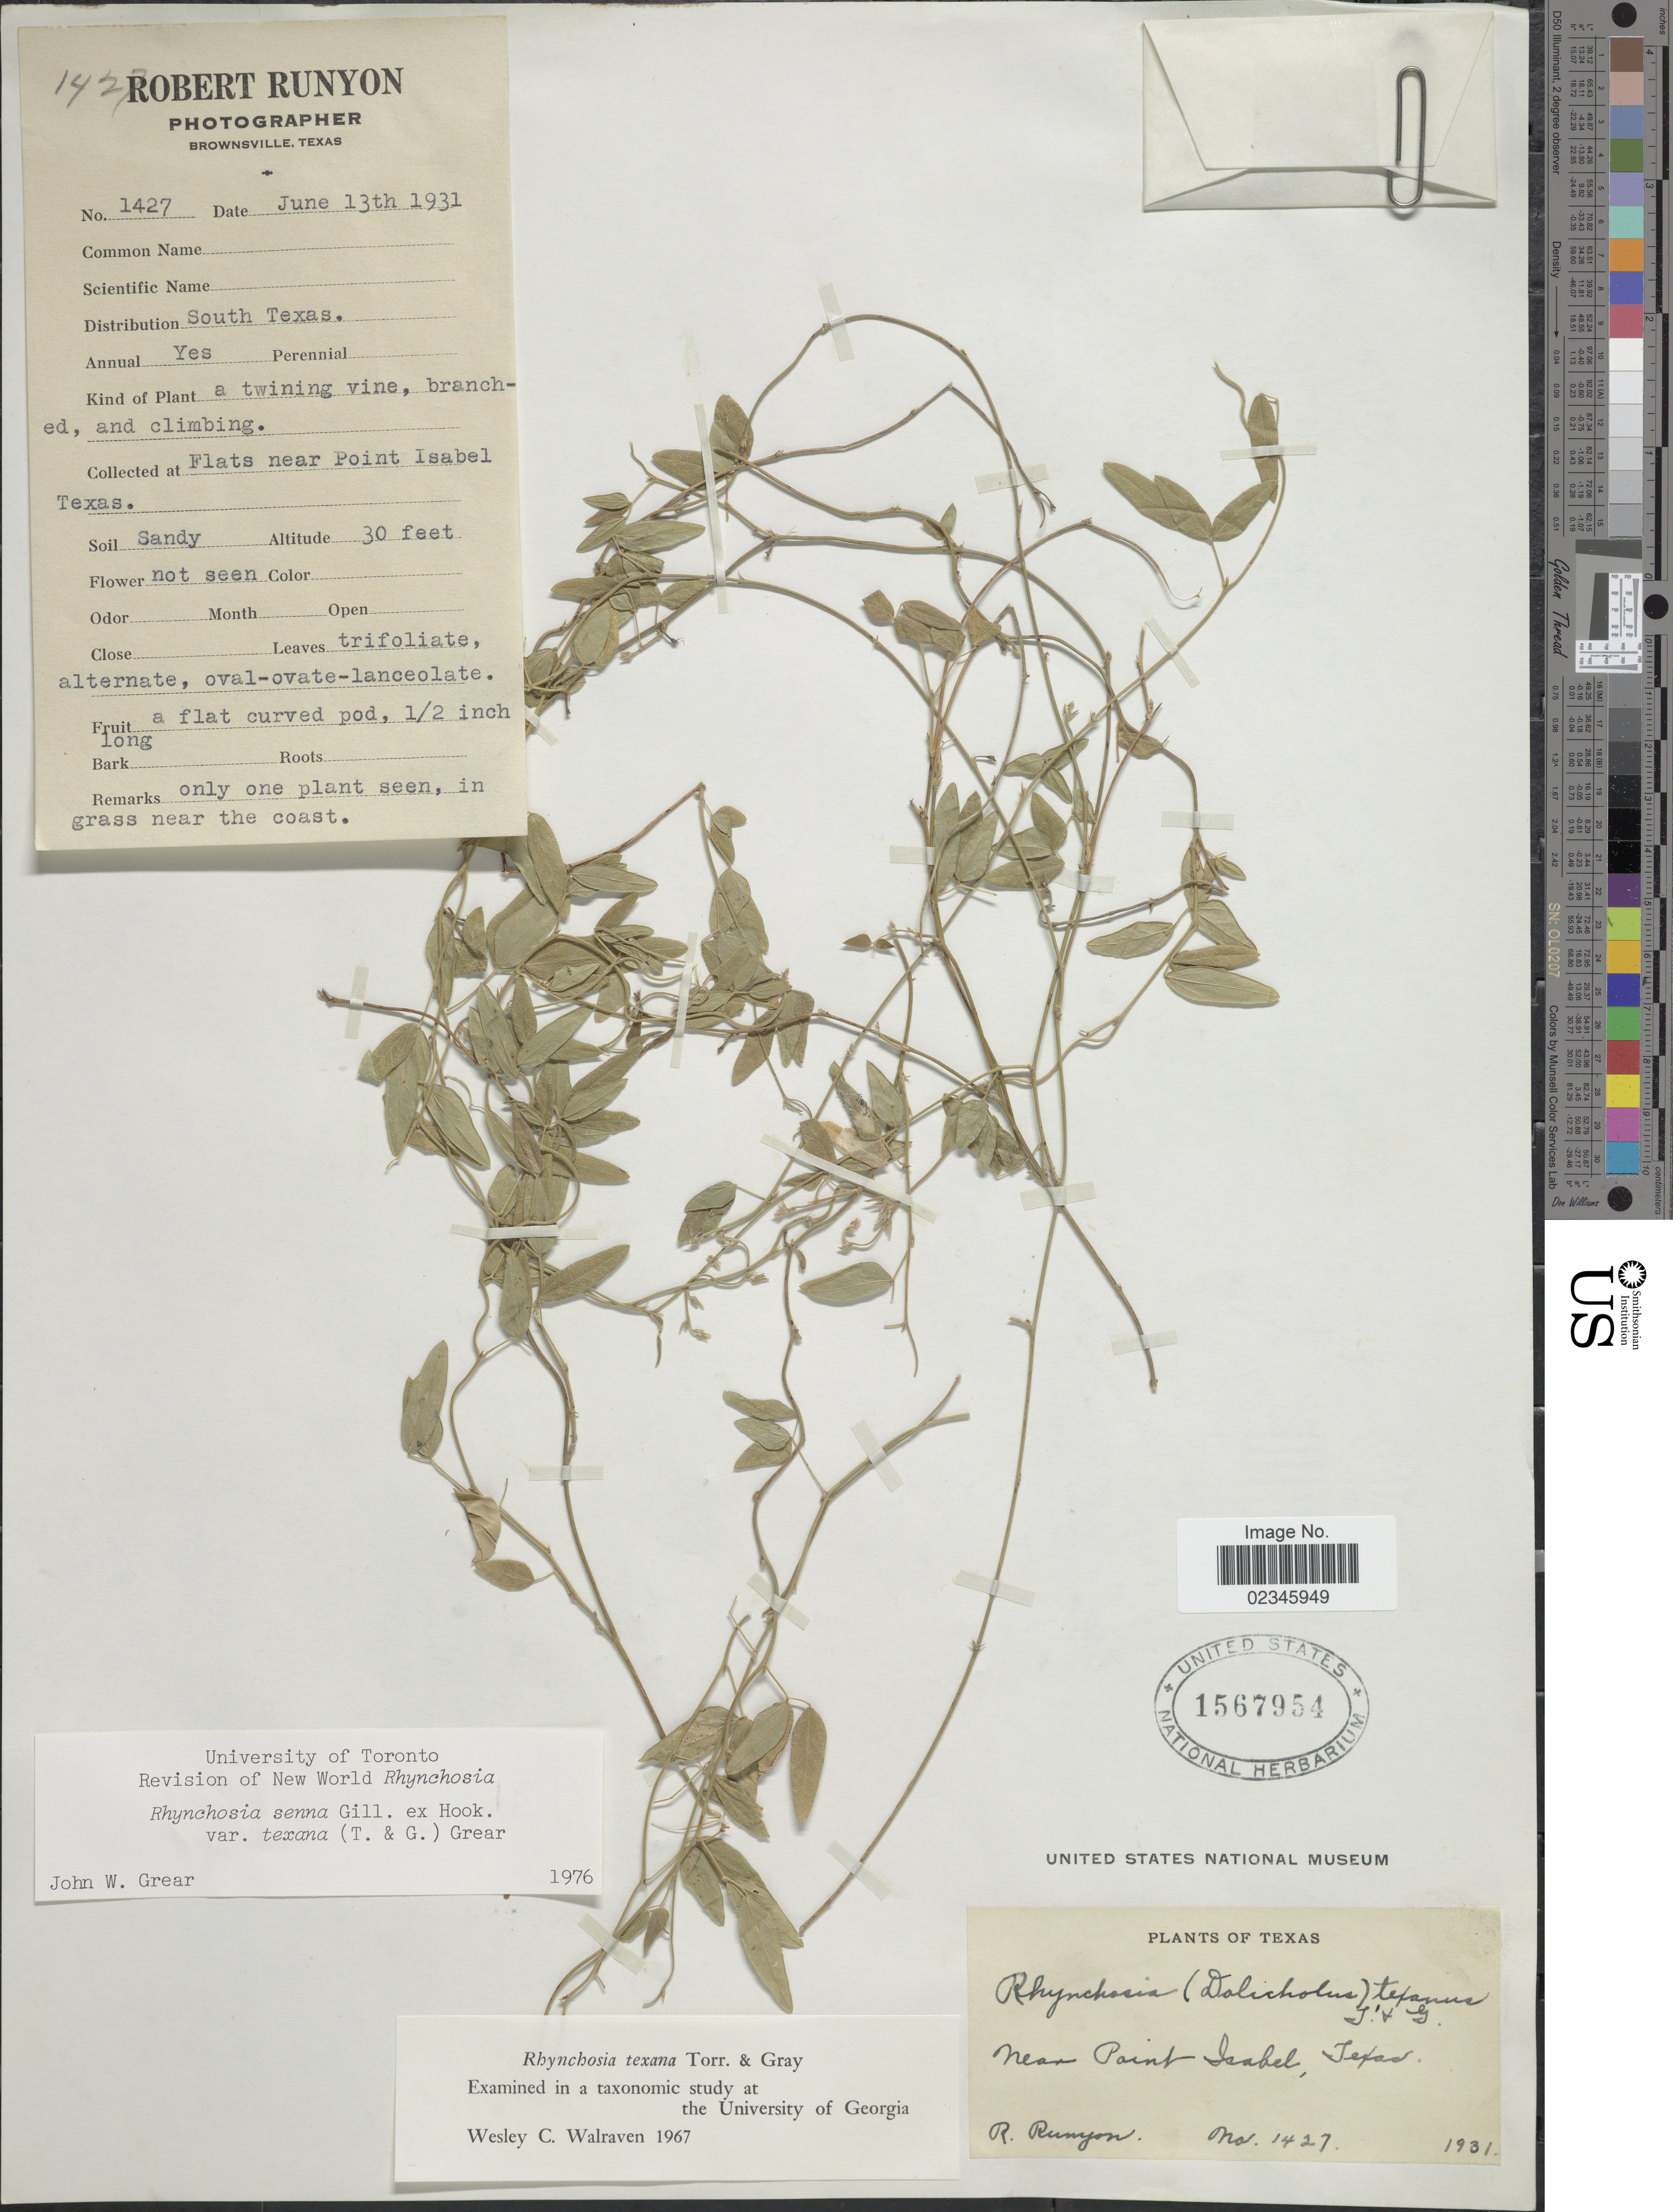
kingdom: Plantae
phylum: Tracheophyta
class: Magnoliopsida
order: Fabales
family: Fabaceae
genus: Rhynchosia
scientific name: Rhynchosia senna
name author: Gillies ex Hook.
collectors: R. Runyon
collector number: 1427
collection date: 1931-06-13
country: United States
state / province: Texas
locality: South Texas, near Point Isabel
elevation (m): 9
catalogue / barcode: US 1567954